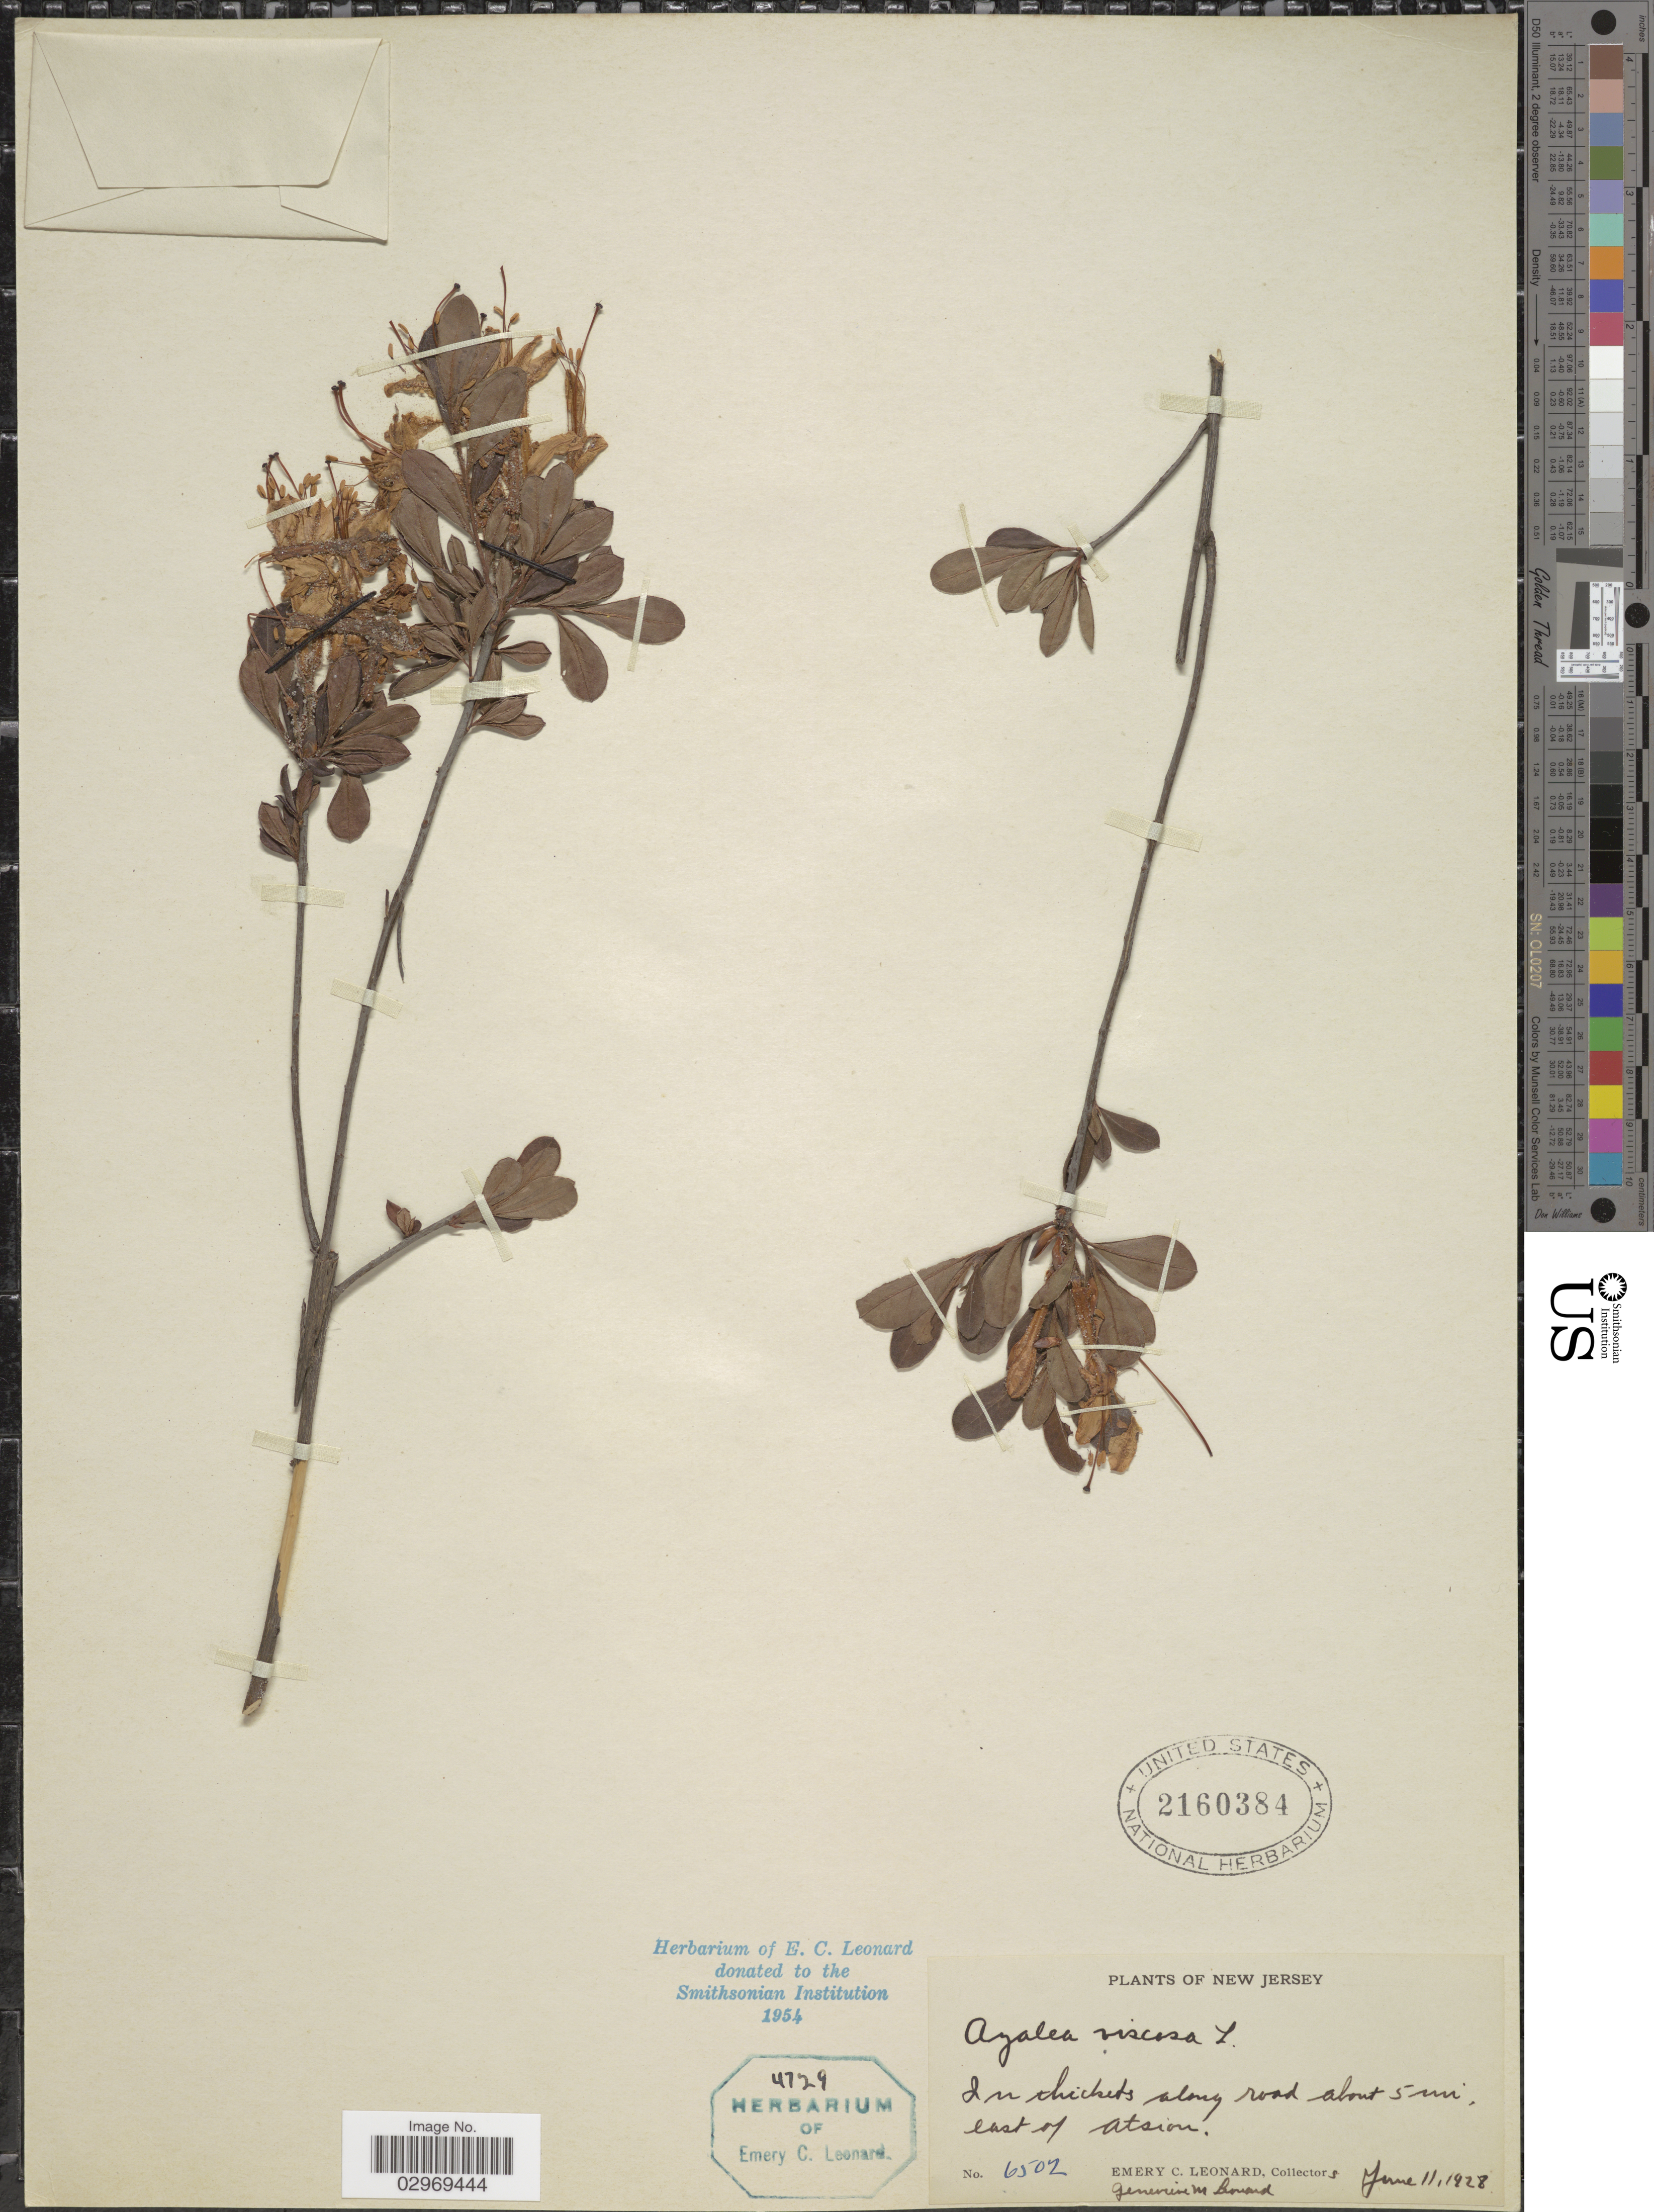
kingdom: Plantae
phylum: Tracheophyta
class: Magnoliopsida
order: Ericales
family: Ericaceae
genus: Rhododendron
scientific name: Rhododendron viscosum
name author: (L.) Torr.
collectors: E. C. Leonard & G. M. Leonard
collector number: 6502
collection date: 1928-06-11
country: United States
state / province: New Jersey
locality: In thickets along road about 5mi., east of Atsion.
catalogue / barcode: US 2160384